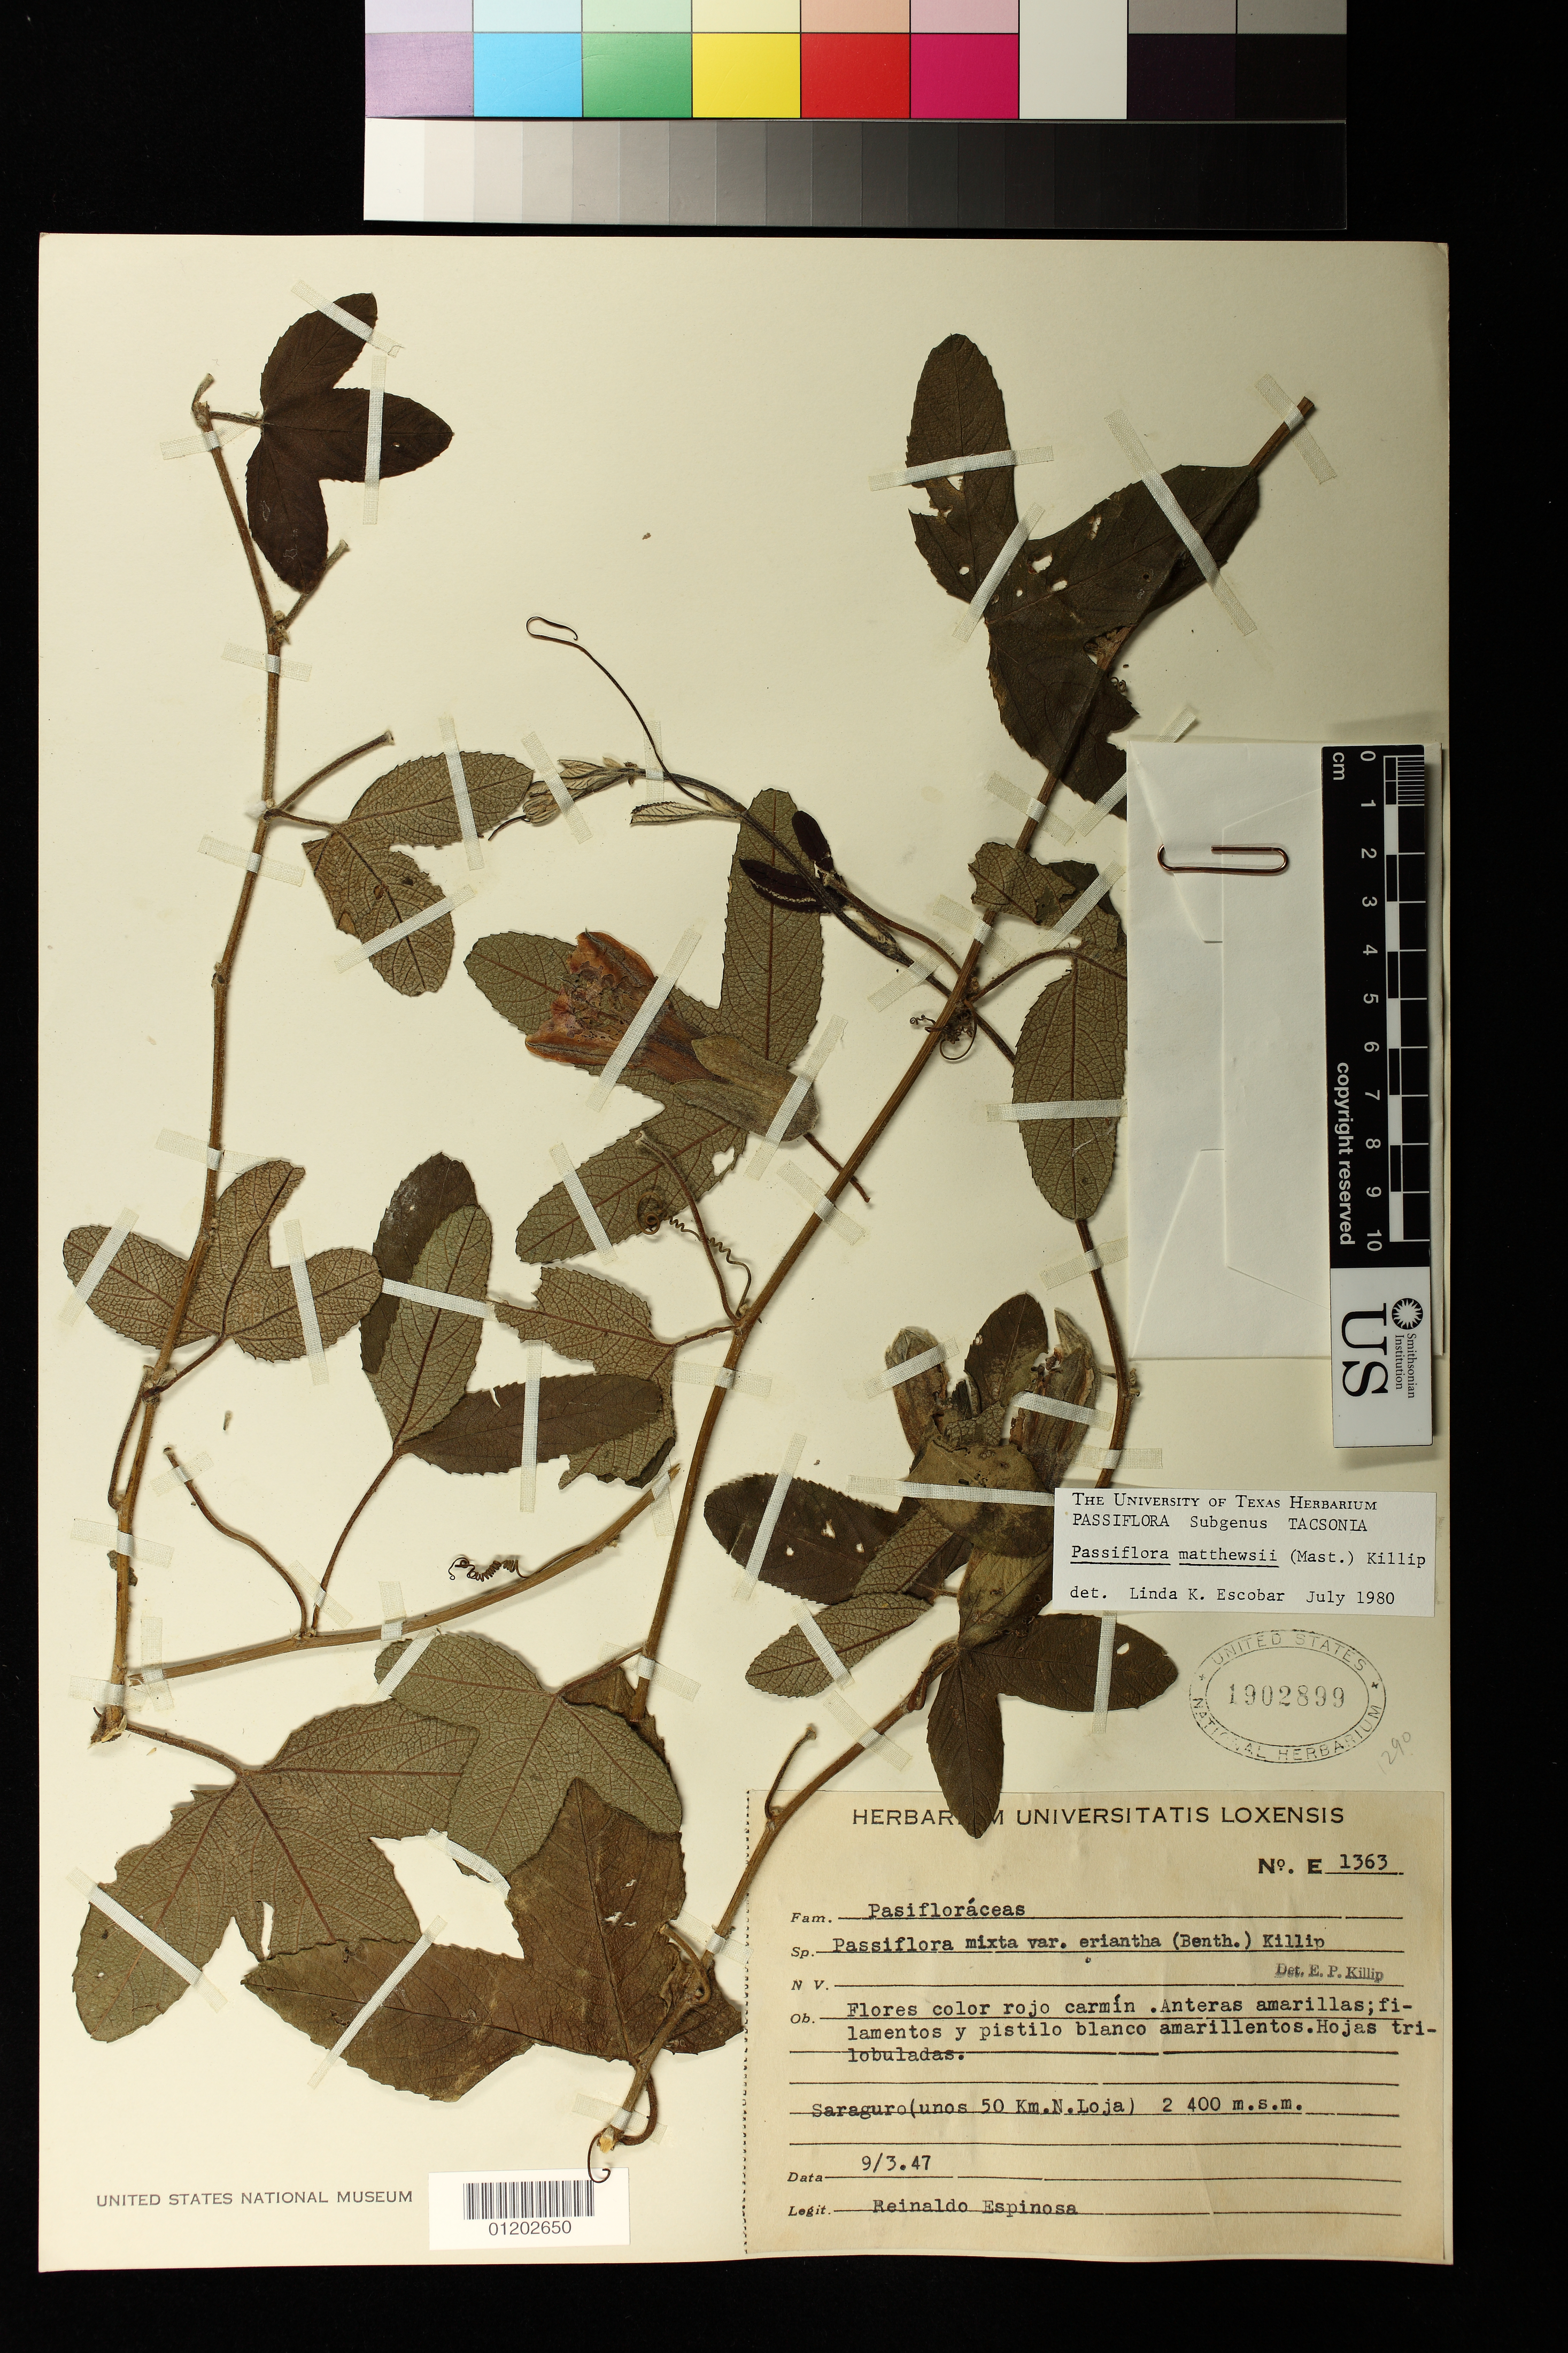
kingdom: Plantae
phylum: Tracheophyta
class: Magnoliopsida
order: Malpighiales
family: Passifloraceae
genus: Passiflora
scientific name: Passiflora mathewsii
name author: (Mast.) Killip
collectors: R. Espinosa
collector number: E1363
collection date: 1947-03-09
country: Ecuador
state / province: Loja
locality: Saraguro (unos 50 Km.N.Loja)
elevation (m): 2400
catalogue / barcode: US 1902899